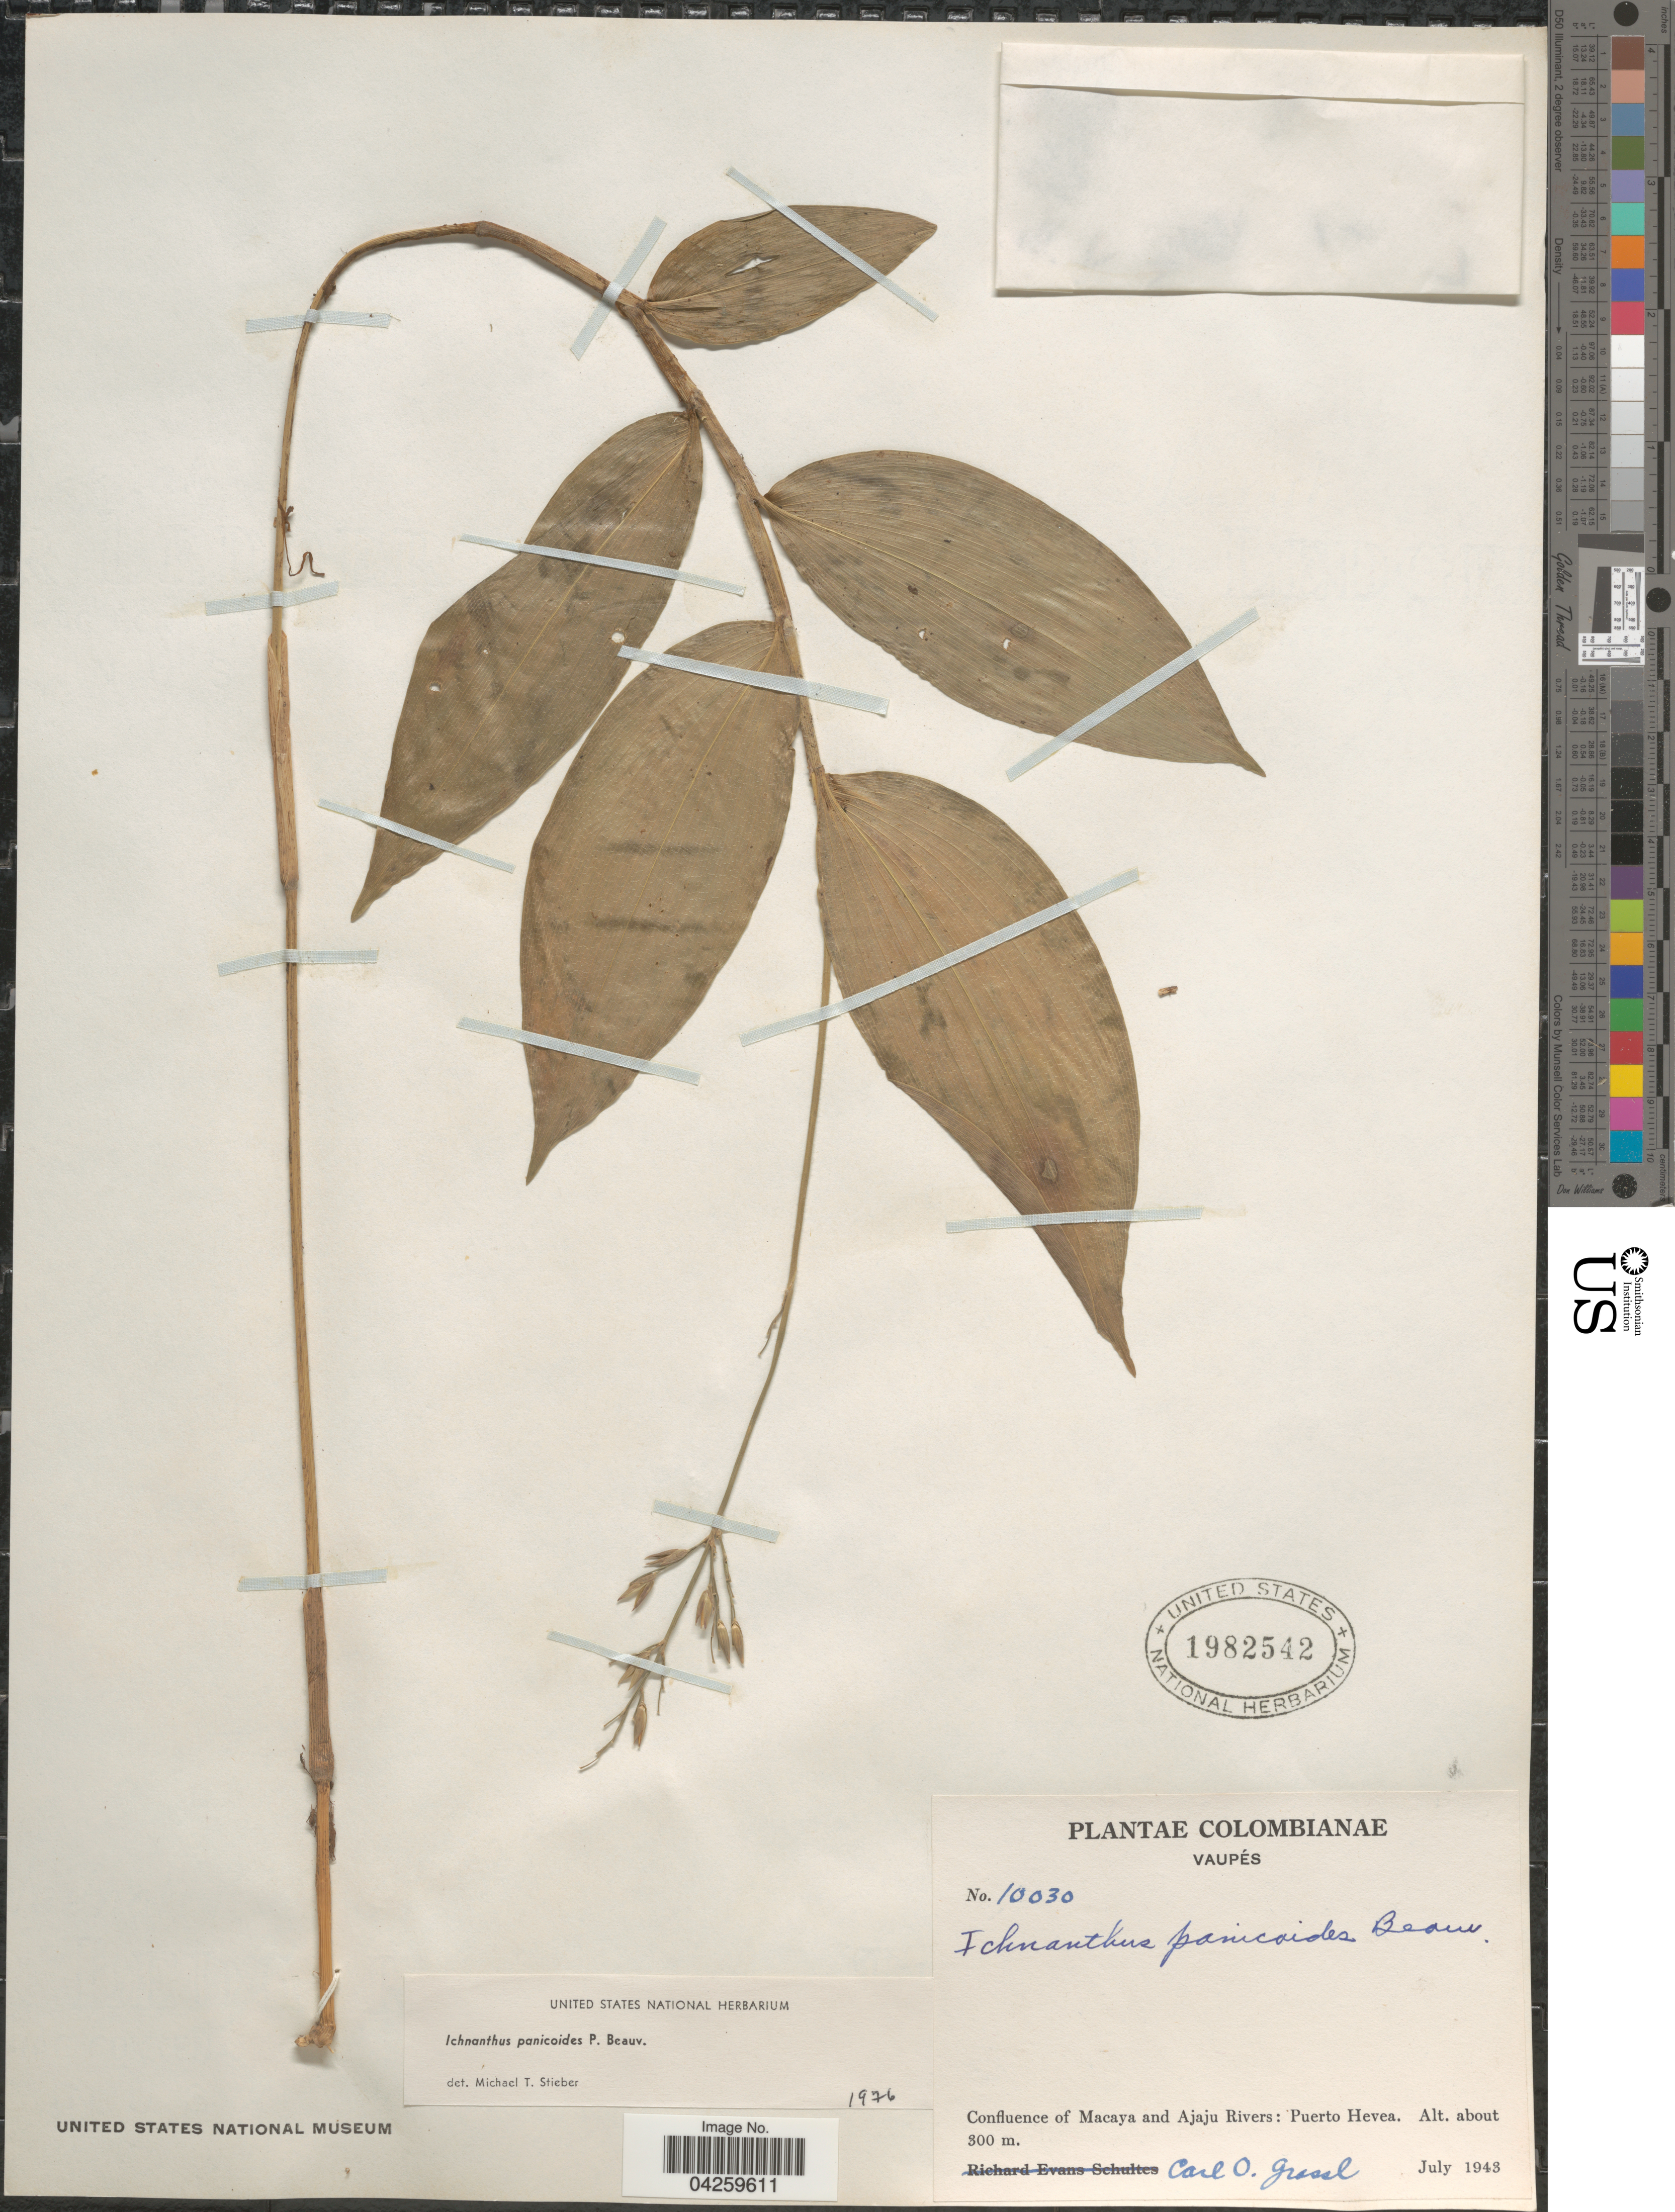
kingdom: Plantae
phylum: Tracheophyta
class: Liliopsida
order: Poales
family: Poaceae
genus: Ichnanthus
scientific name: Ichnanthus panicoides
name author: P. Beauv.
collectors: C. Grassl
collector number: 10030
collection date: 1943-07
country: Colombia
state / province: Vaupés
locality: Confluence of Macaya and Ajaju Rivers: Puerto Hevea.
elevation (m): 300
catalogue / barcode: US 1982542